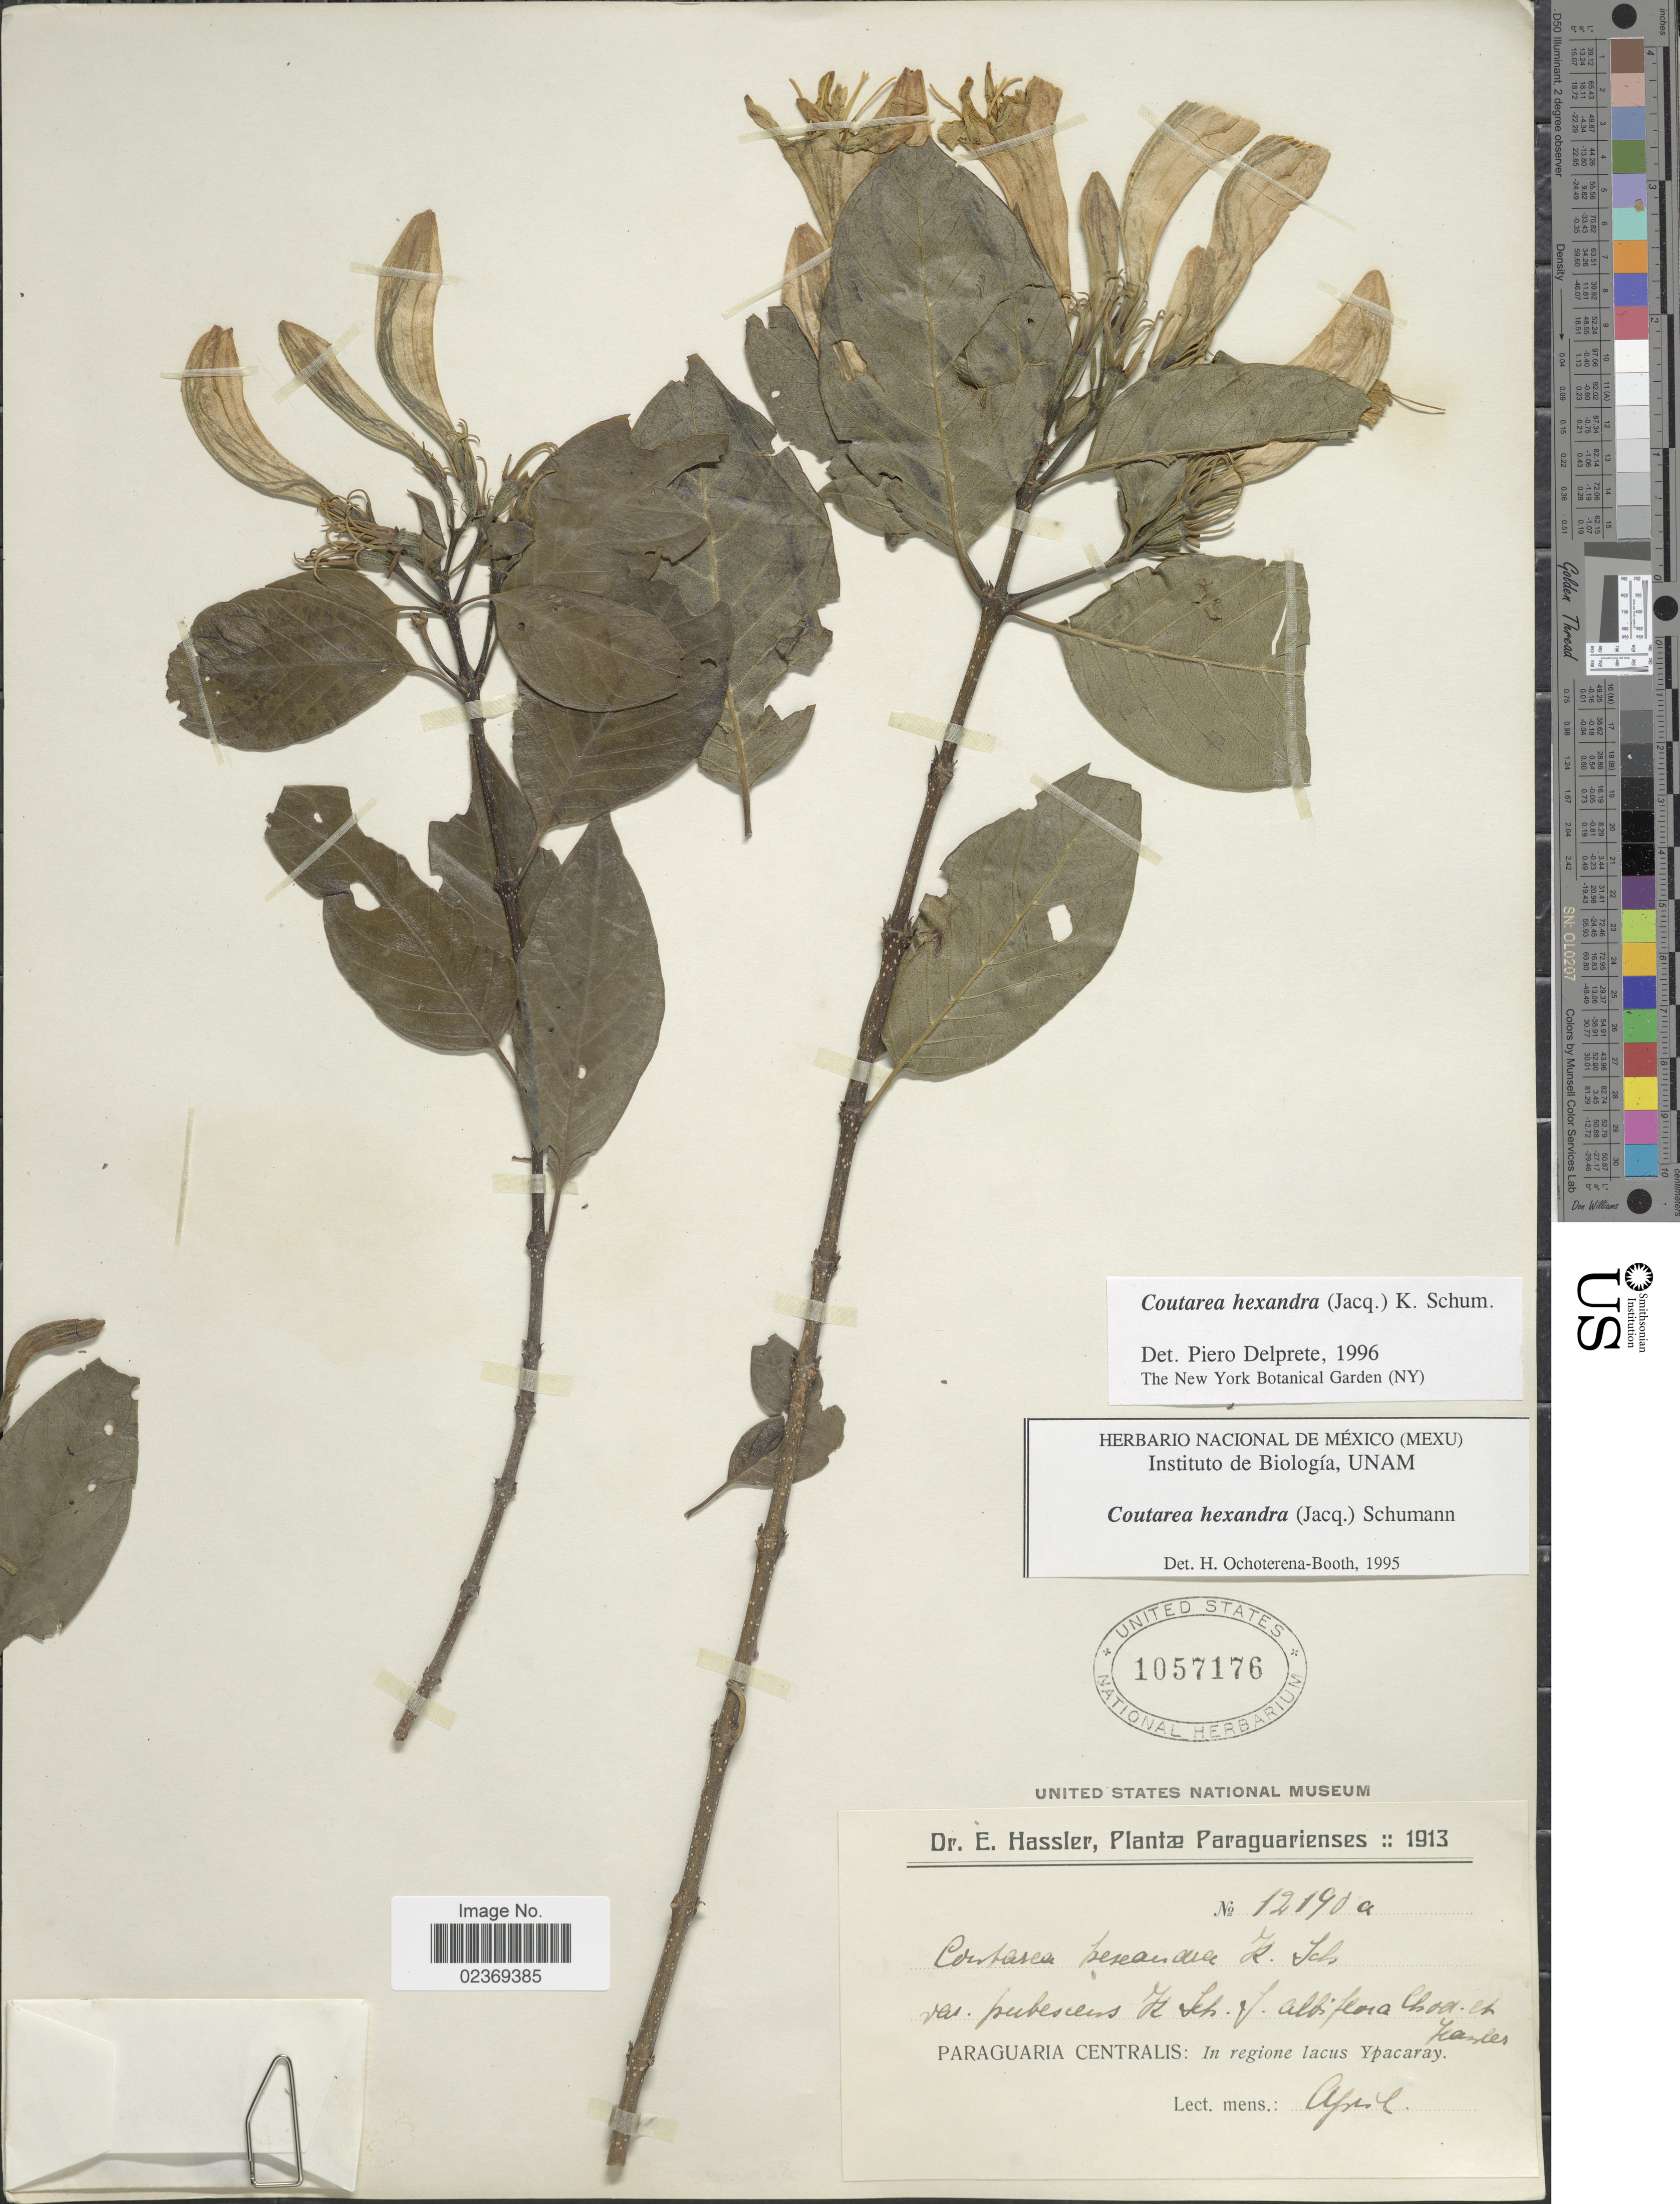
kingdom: Plantae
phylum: Tracheophyta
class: Magnoliopsida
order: Gentianales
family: Rubiaceae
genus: Coutarea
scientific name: Coutarea hexandra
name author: (Jacq.) K. Schum.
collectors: E. Hassler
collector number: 12190a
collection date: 1913-04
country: Paraguay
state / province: Central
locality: In regione lacus Ypacaray, Paraguaria Centralis.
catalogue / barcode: US 1057176